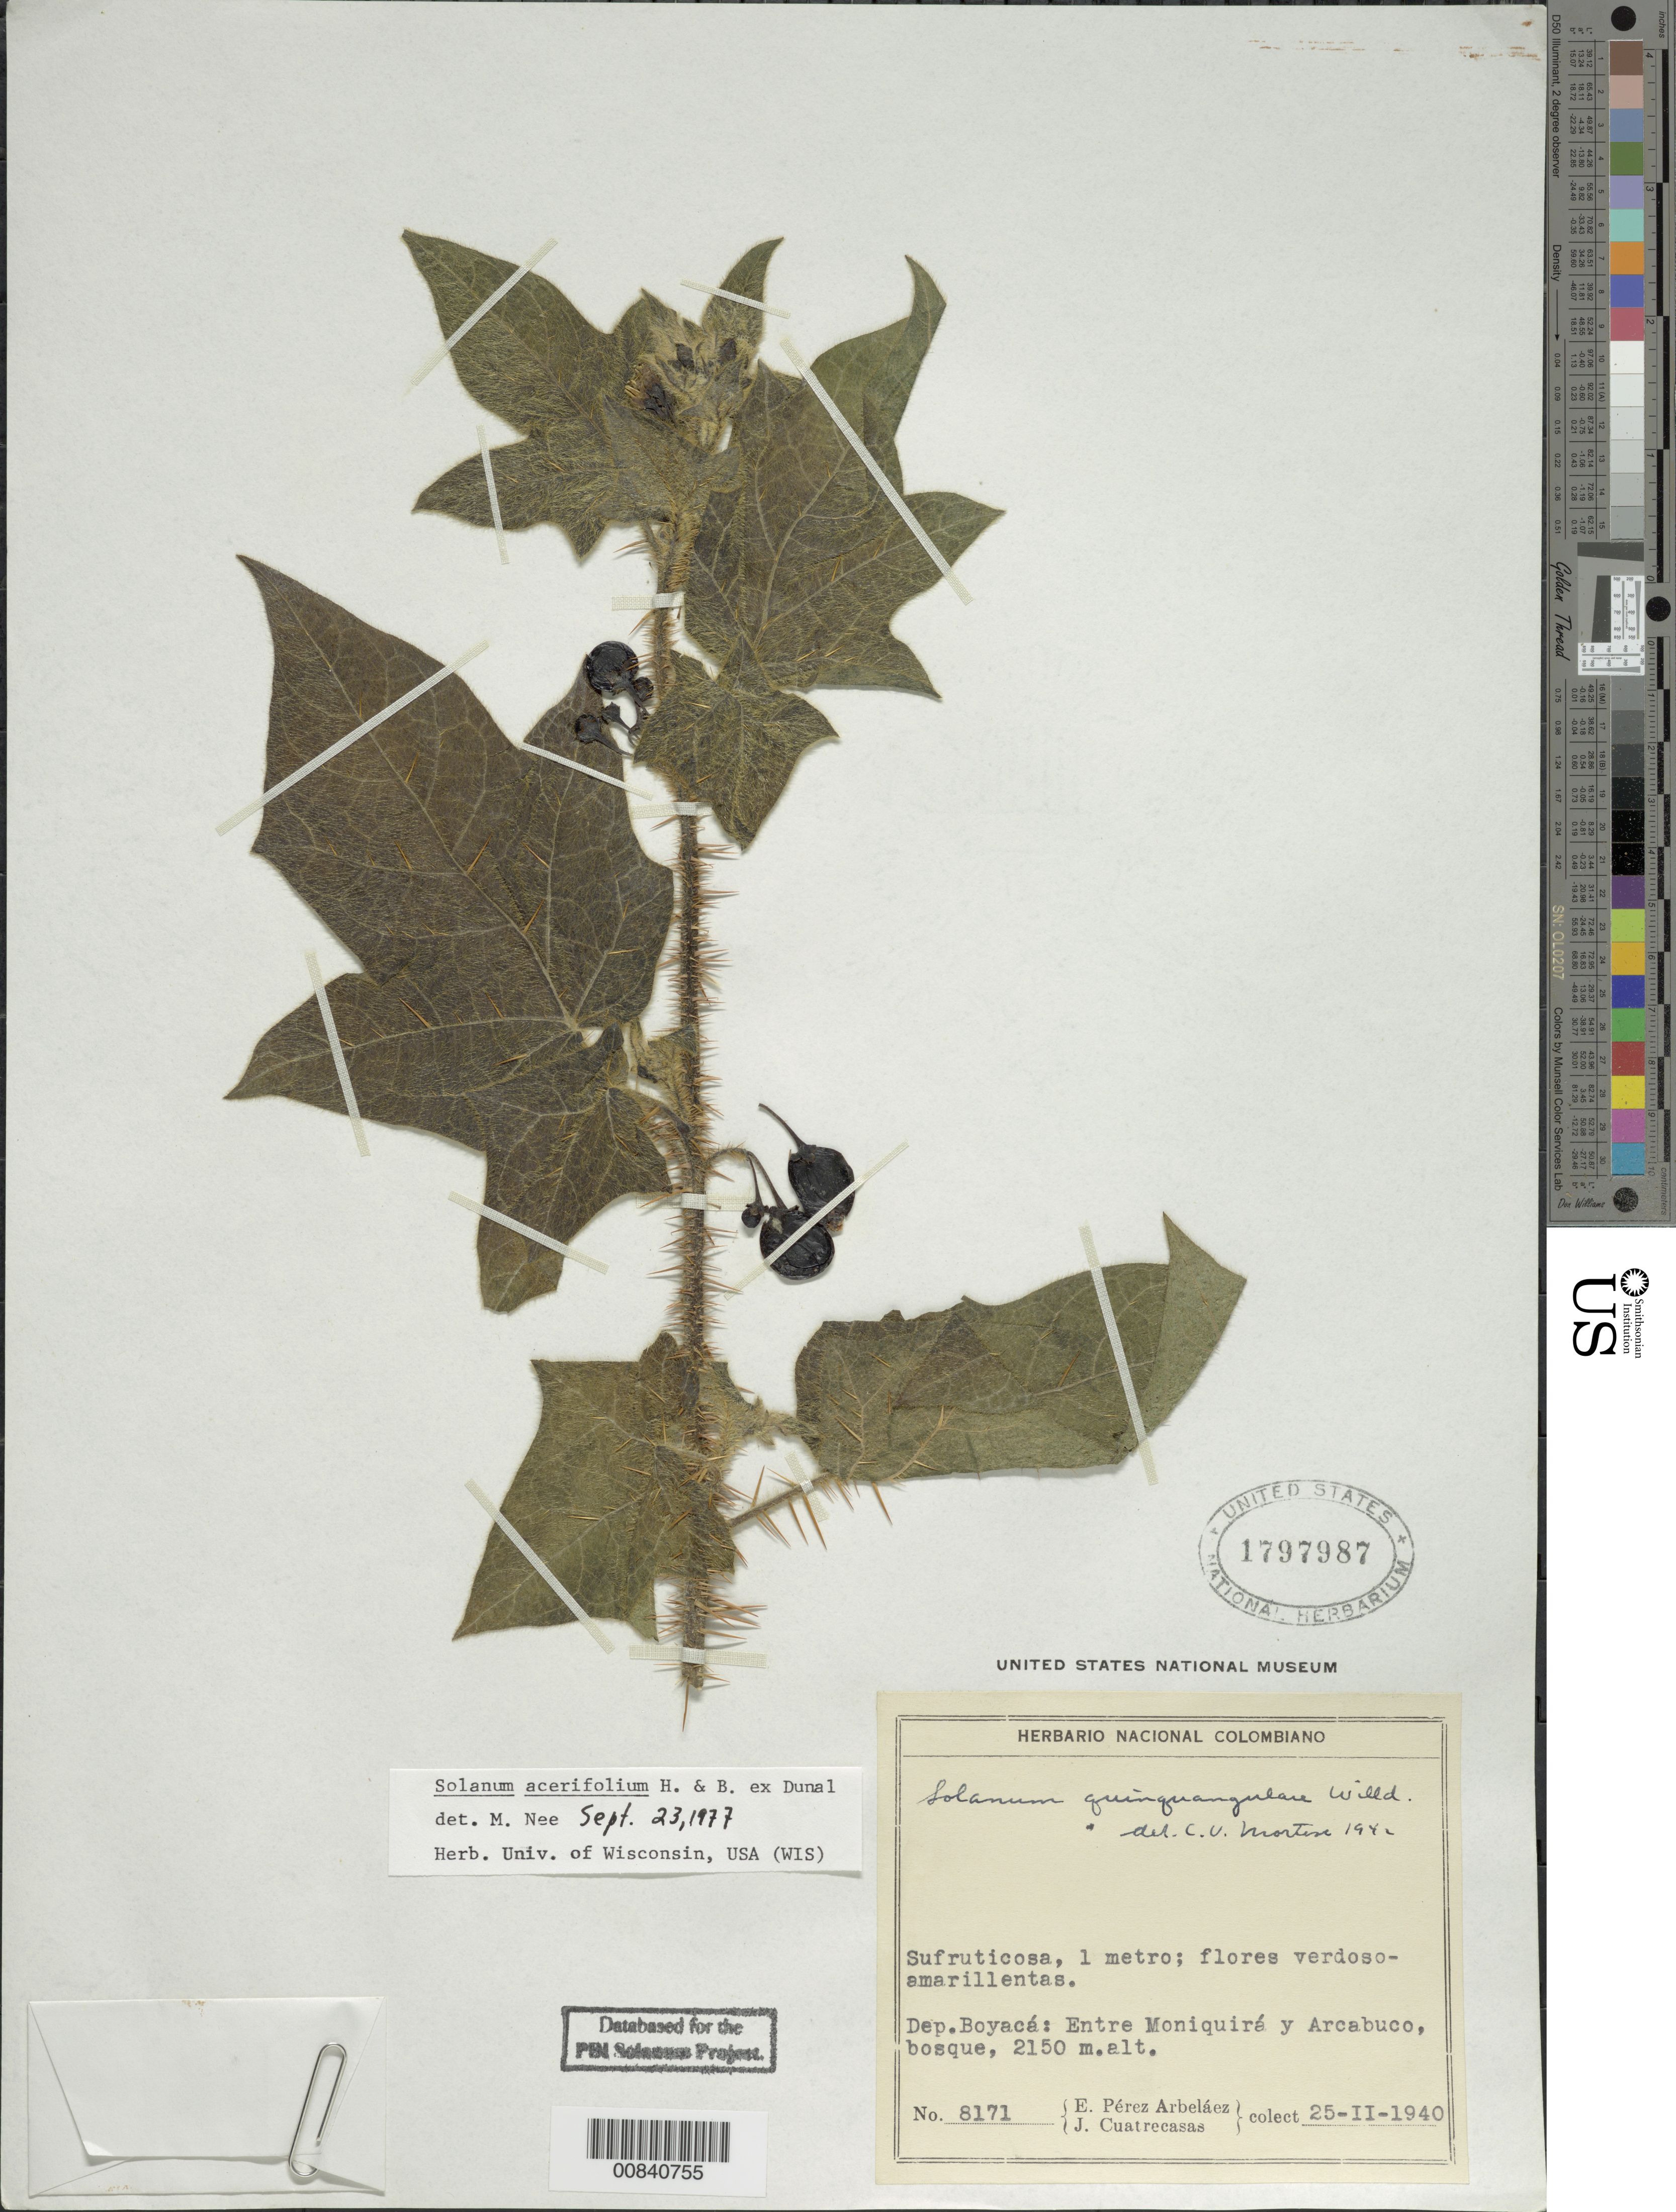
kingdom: Plantae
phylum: Tracheophyta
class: Magnoliopsida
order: Solanales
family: Solanaceae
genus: Solanum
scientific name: Solanum acerifolium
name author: Humb. & Bonpl. ex Dunal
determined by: Nee, Michael H.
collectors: E. Pérez Arbeláez & J. Cuatrecasas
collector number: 8171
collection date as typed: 25 Feb 1940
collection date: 1940-02-25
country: Colombia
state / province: Boyacá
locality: Entre Moniquirá y Arcabuco.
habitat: Bosque.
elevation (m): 2150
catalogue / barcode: US 1797987